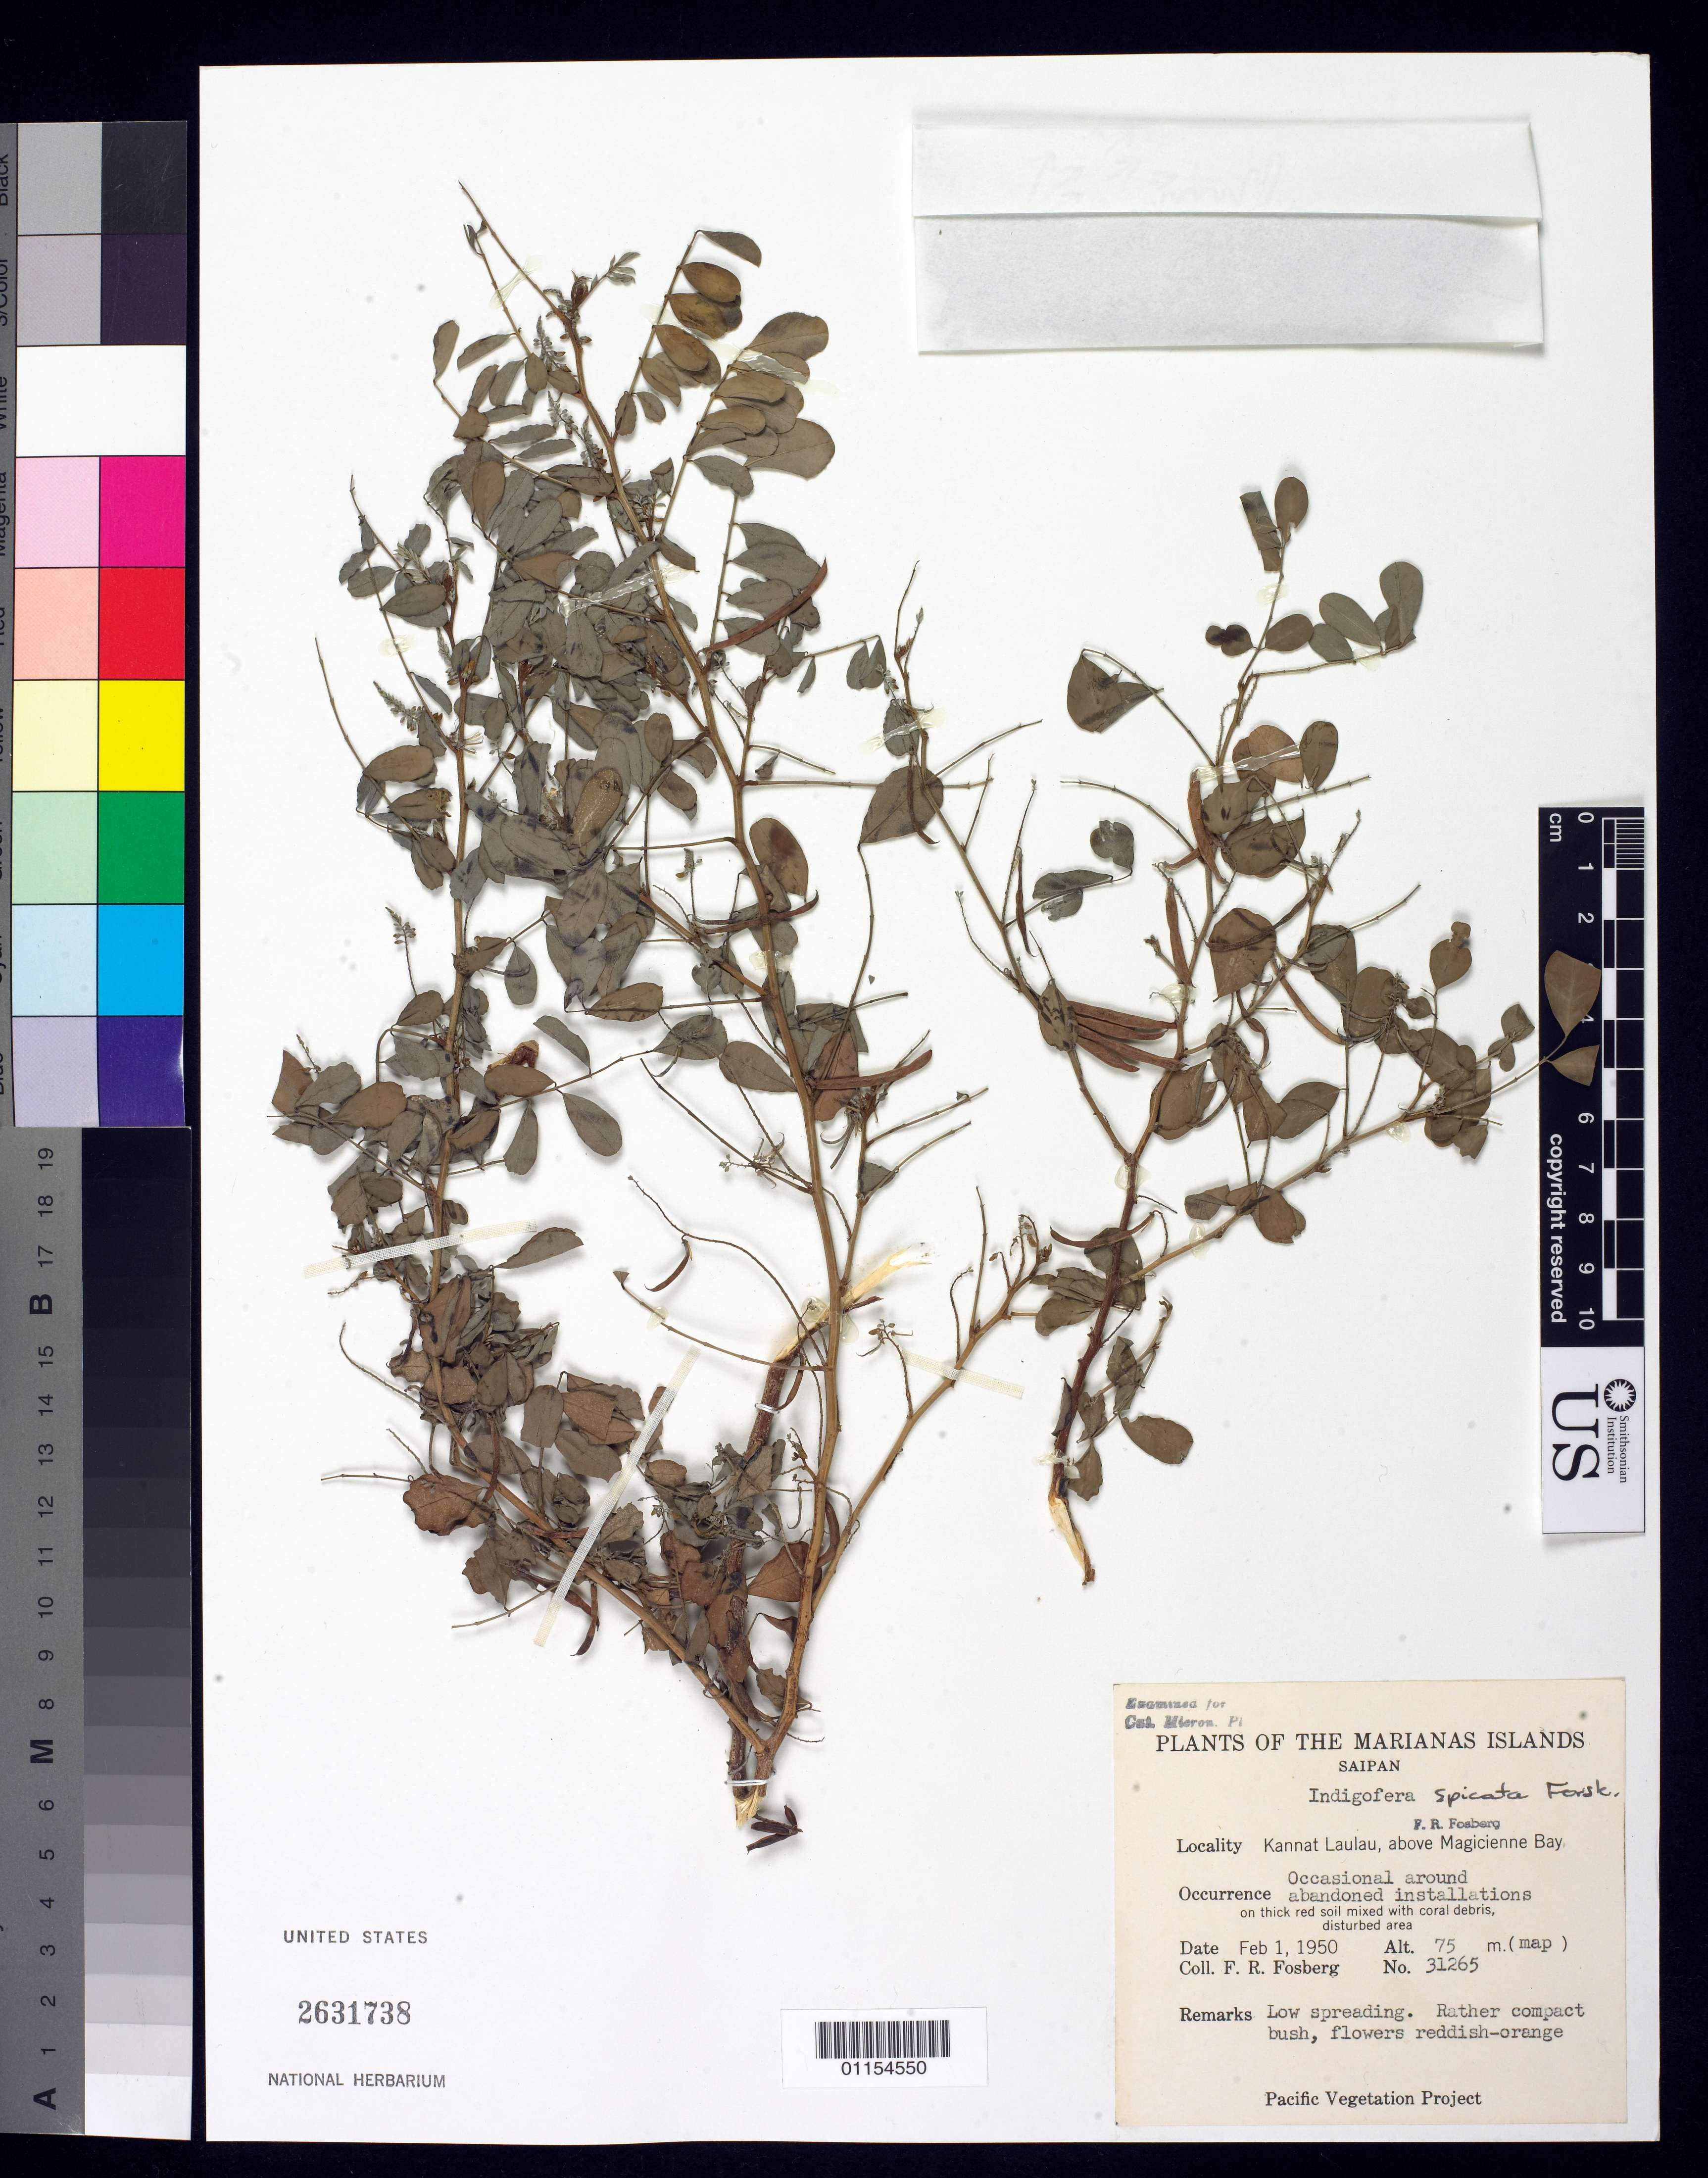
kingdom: Plantae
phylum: Tracheophyta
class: Magnoliopsida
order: Fabales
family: Fabaceae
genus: Indigofera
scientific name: Indigofera spicata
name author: Forssk.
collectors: F. R. Fosberg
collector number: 31265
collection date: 1950-02-01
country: Northern Mariana Islands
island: Saipan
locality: Kannat Laulau, above Magicienne Bay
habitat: disturbed area.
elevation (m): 75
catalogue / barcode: US 2631738